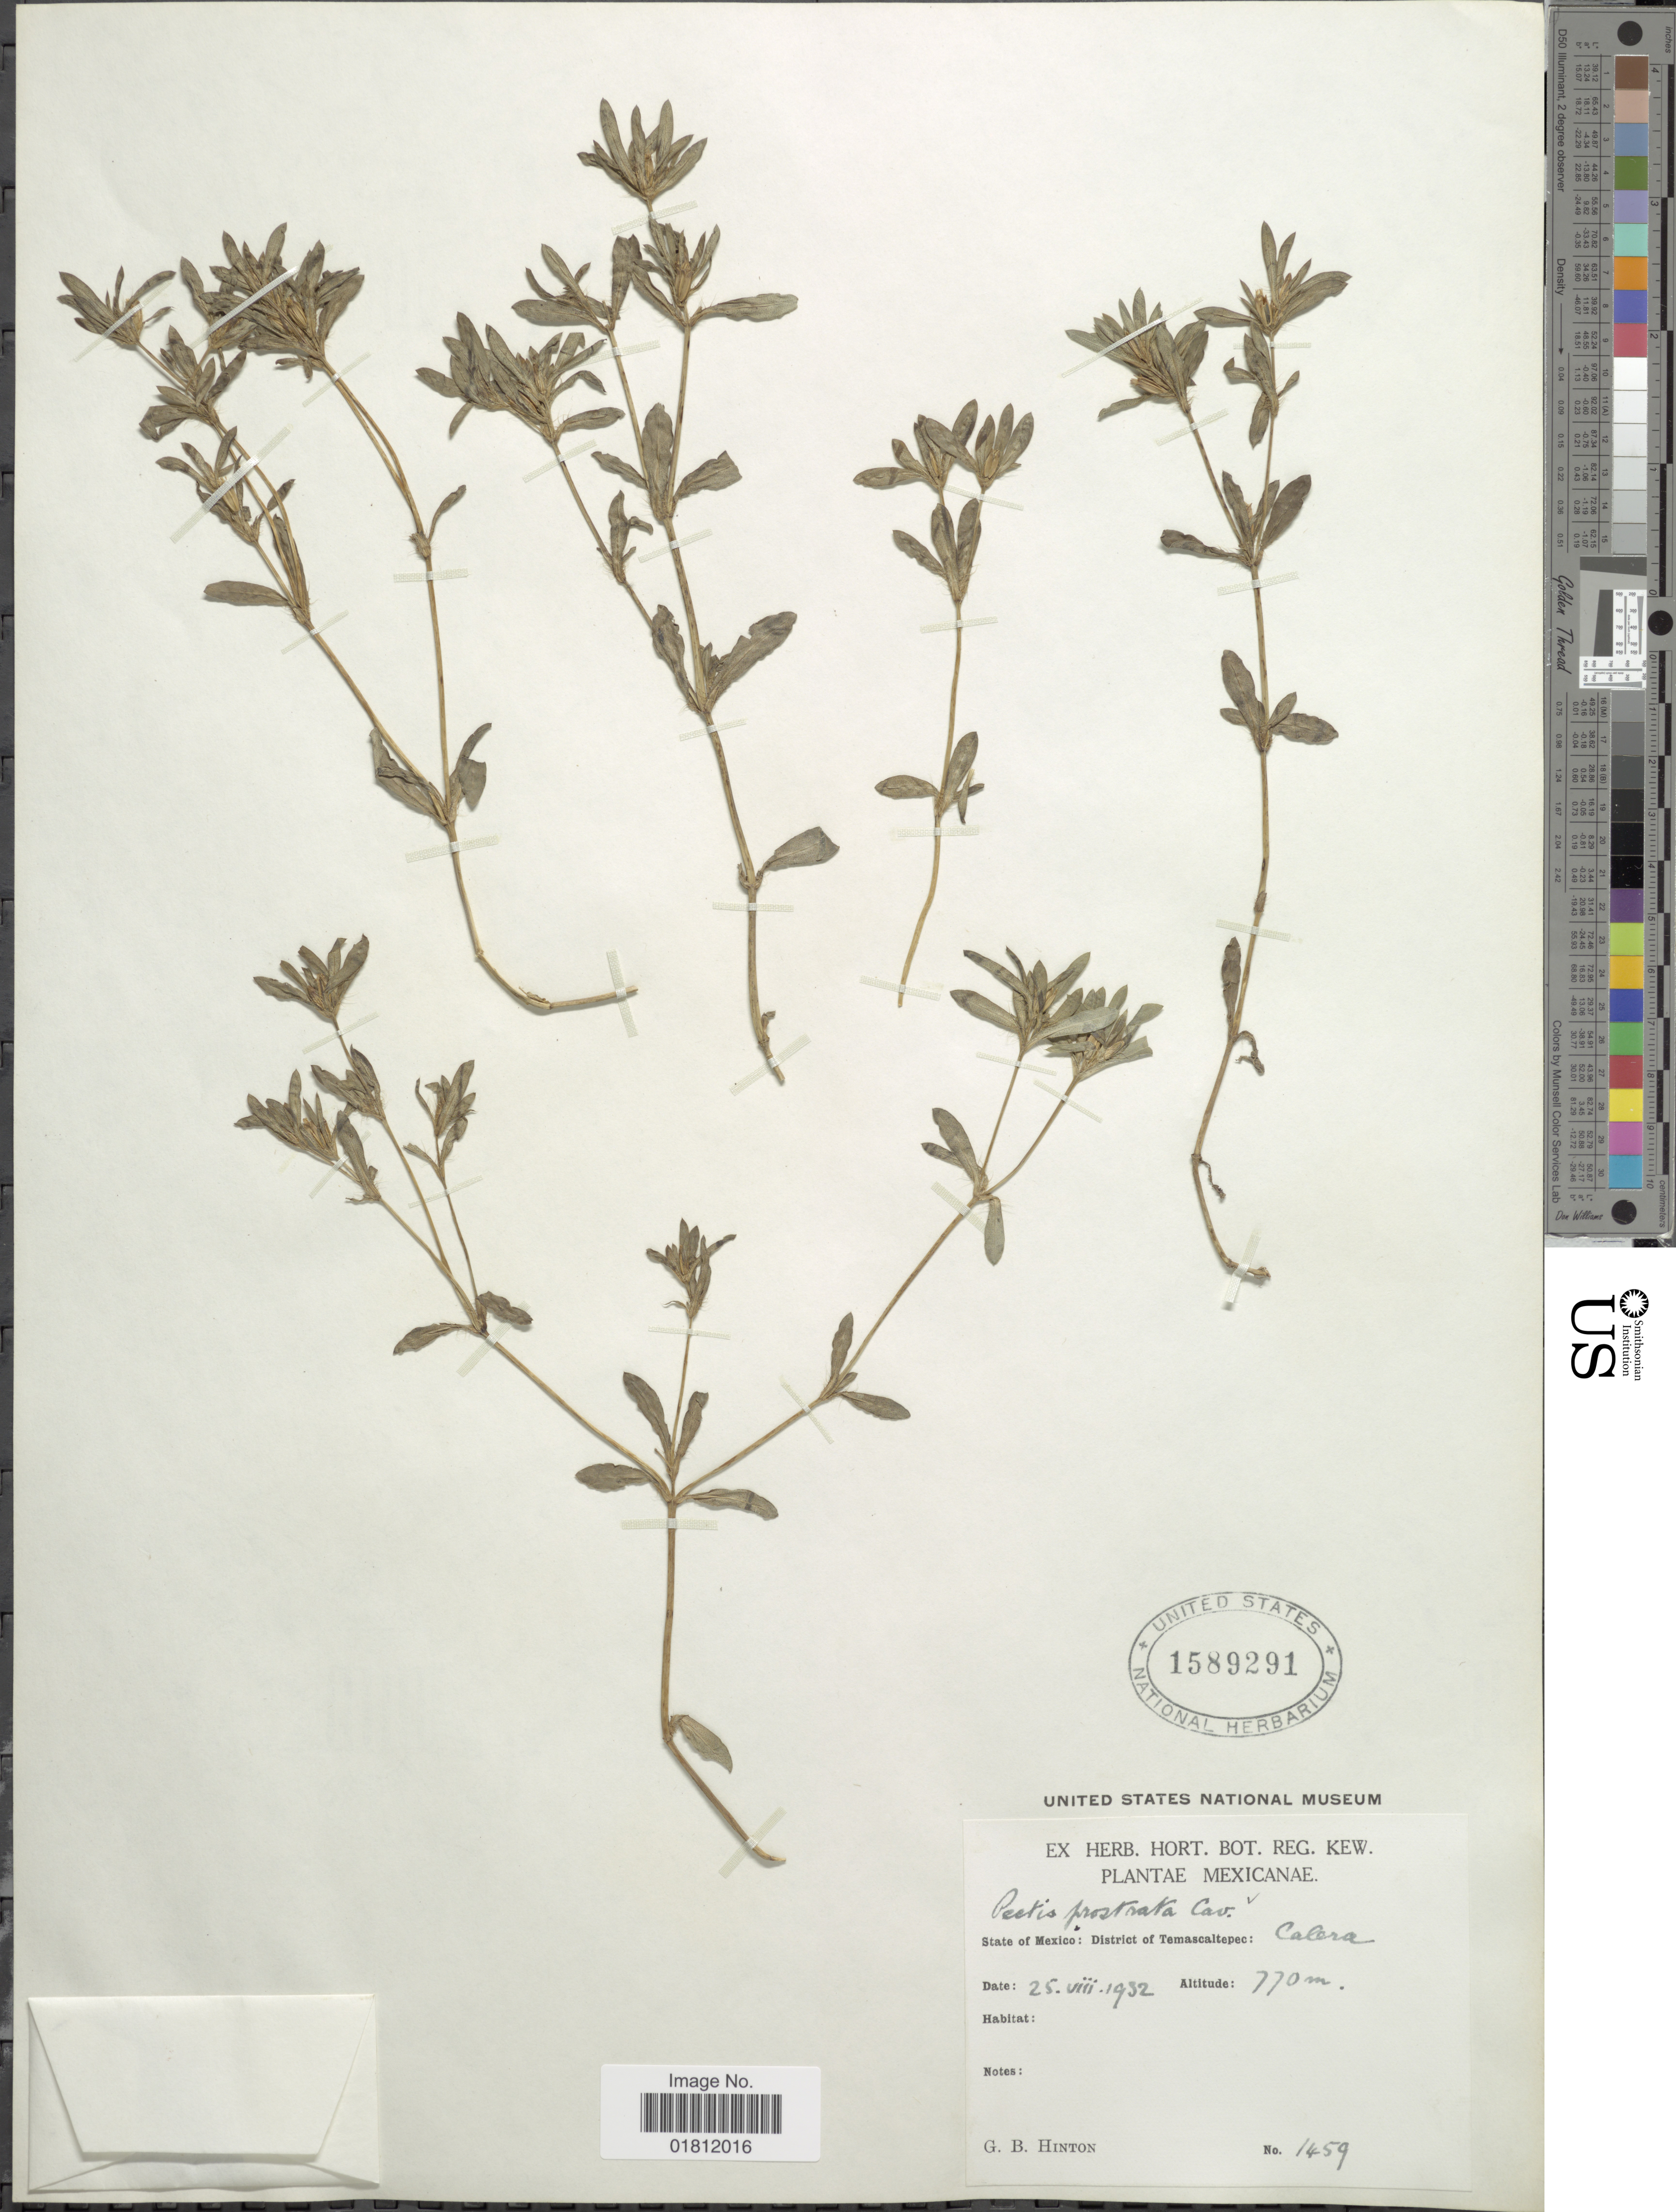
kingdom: Plantae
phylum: Tracheophyta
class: Magnoliopsida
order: Asterales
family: Asteraceae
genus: Pectis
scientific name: Pectis prostrata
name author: Cav.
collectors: G. B. Hinton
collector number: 1459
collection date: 1932-08-25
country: Mexico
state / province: México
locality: State of Mexico. District of Teamscaltepec: Calera.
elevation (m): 770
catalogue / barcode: US 1589291